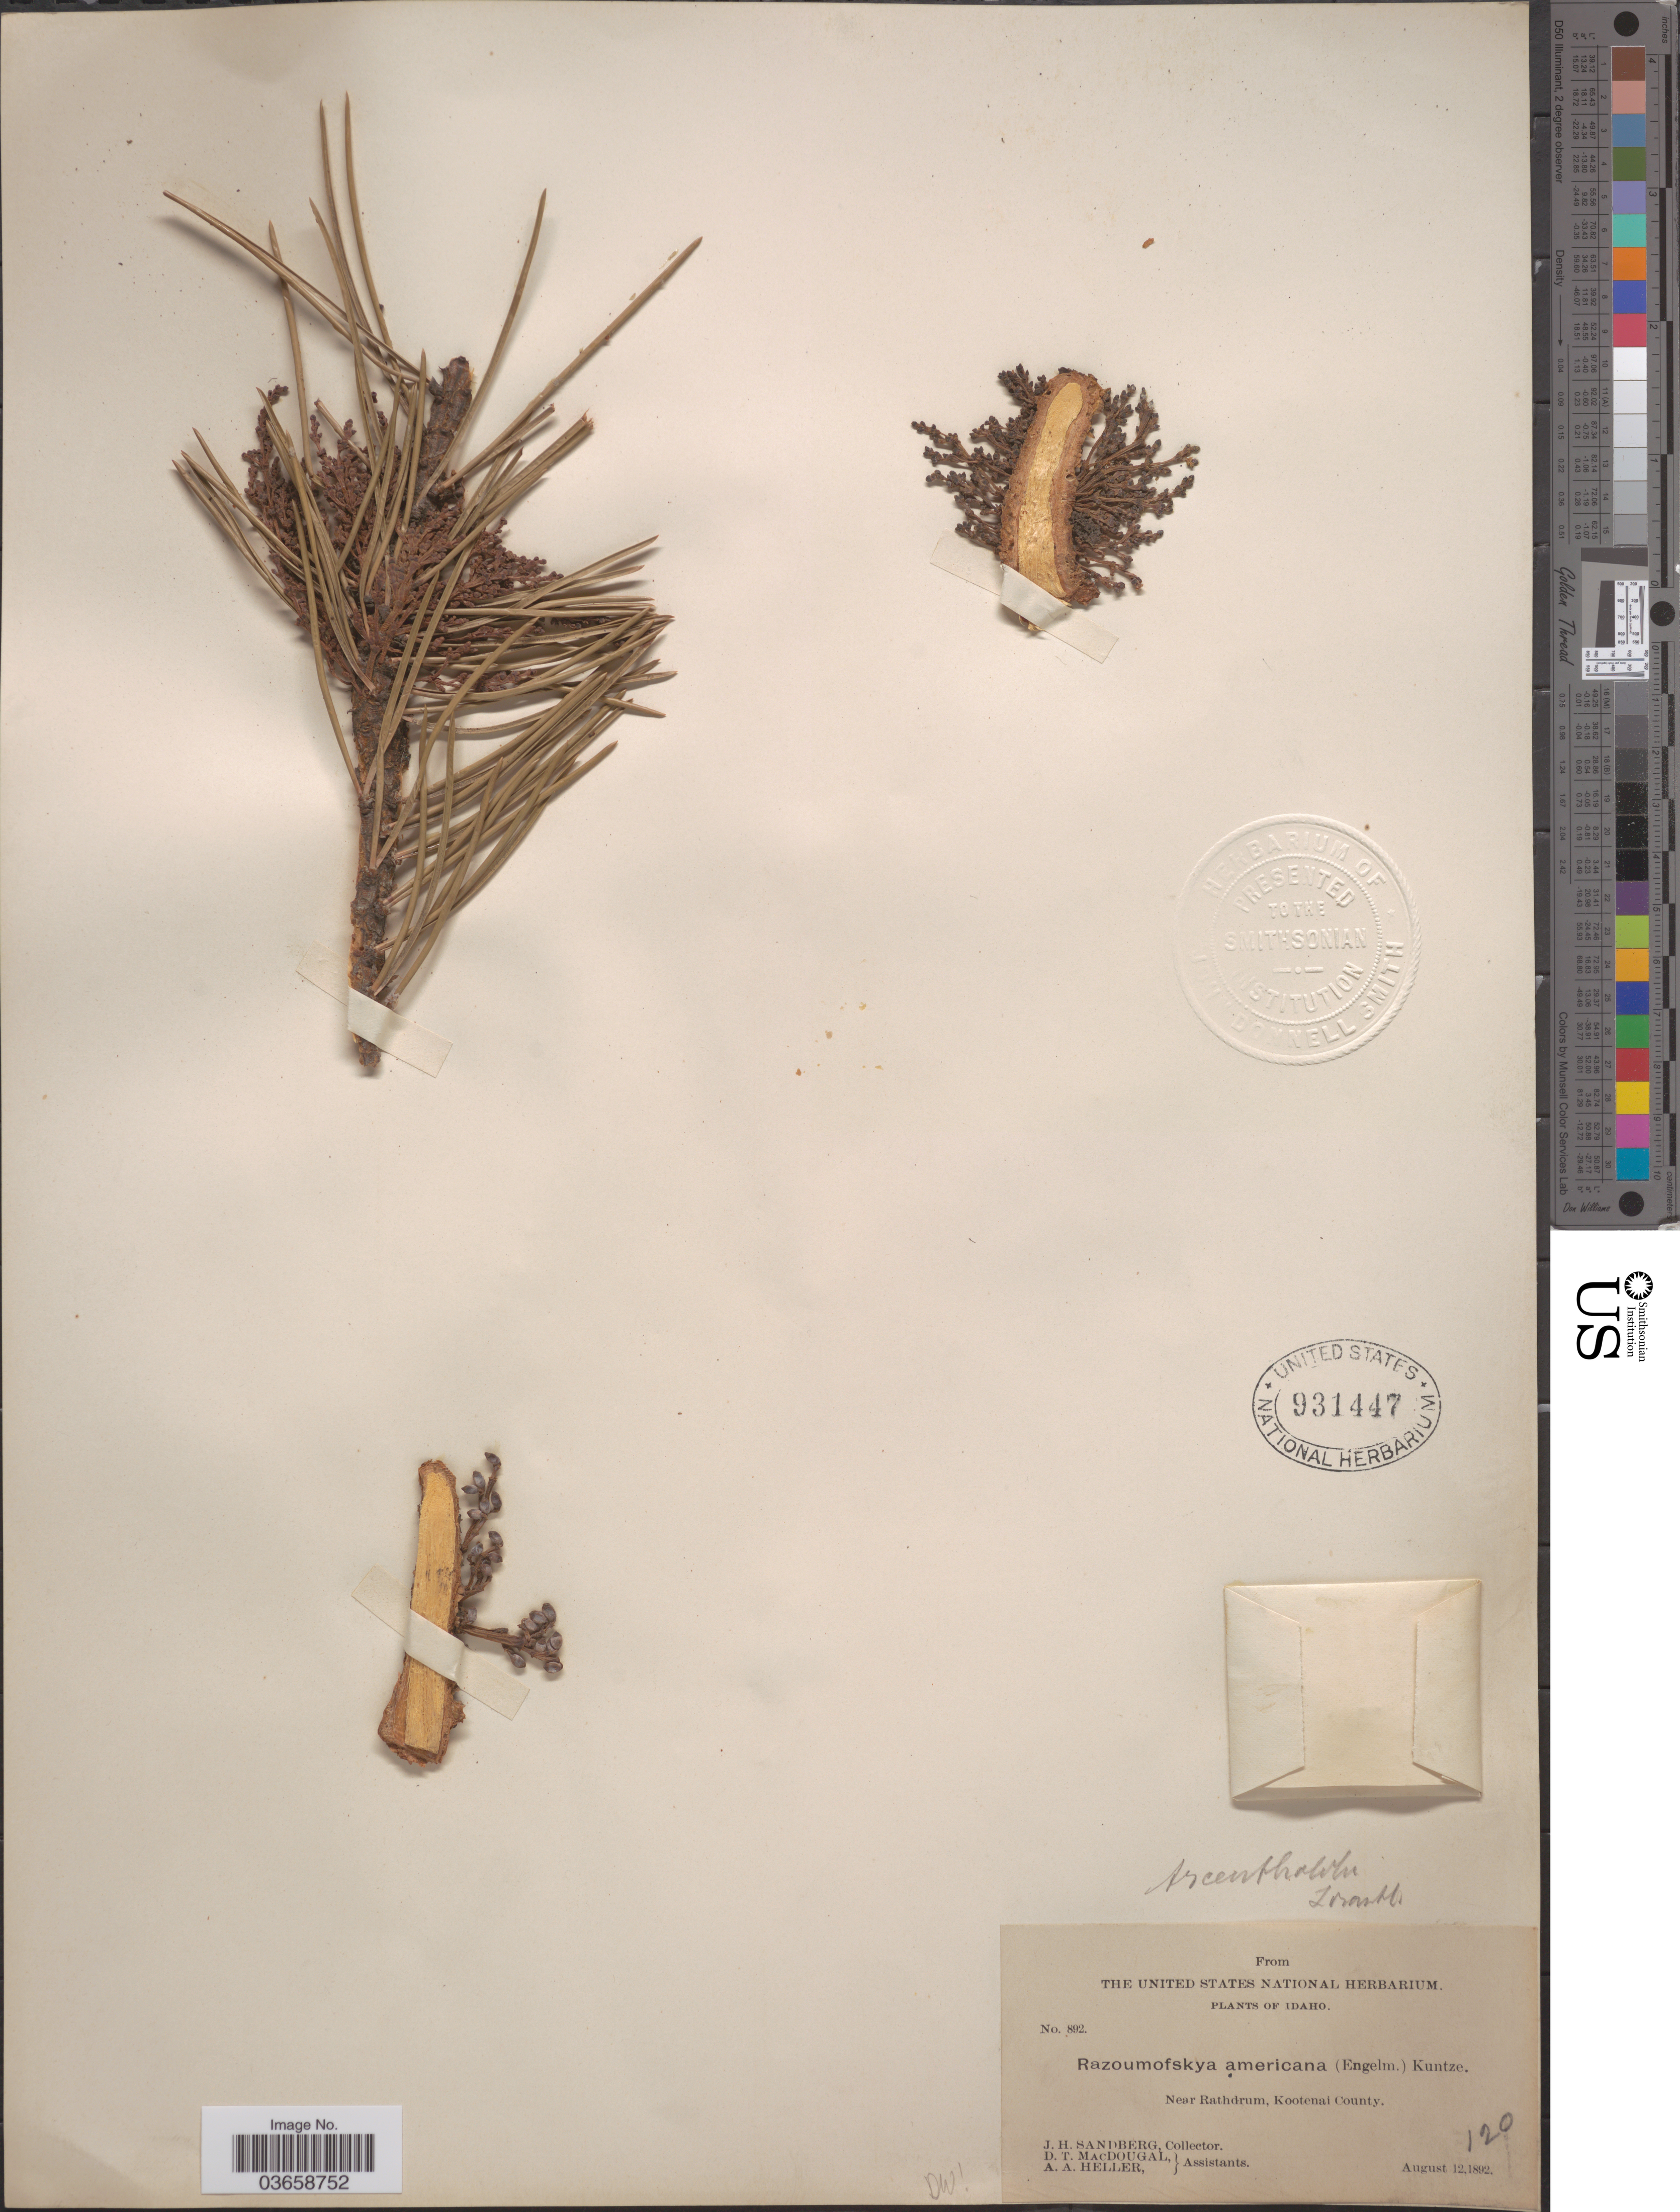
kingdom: Plantae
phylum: Tracheophyta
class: Magnoliopsida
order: Santalales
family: Viscaceae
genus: Arceuthobium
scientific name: Arceuthobium americanum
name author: Nutt. ex A. Gray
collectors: J. H. Sandberg, D. T. MacDougal & A. A. Heller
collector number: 892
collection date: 1892-08-12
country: United States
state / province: Idaho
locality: Near Rathdrum, Kootenai County.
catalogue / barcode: US 931447